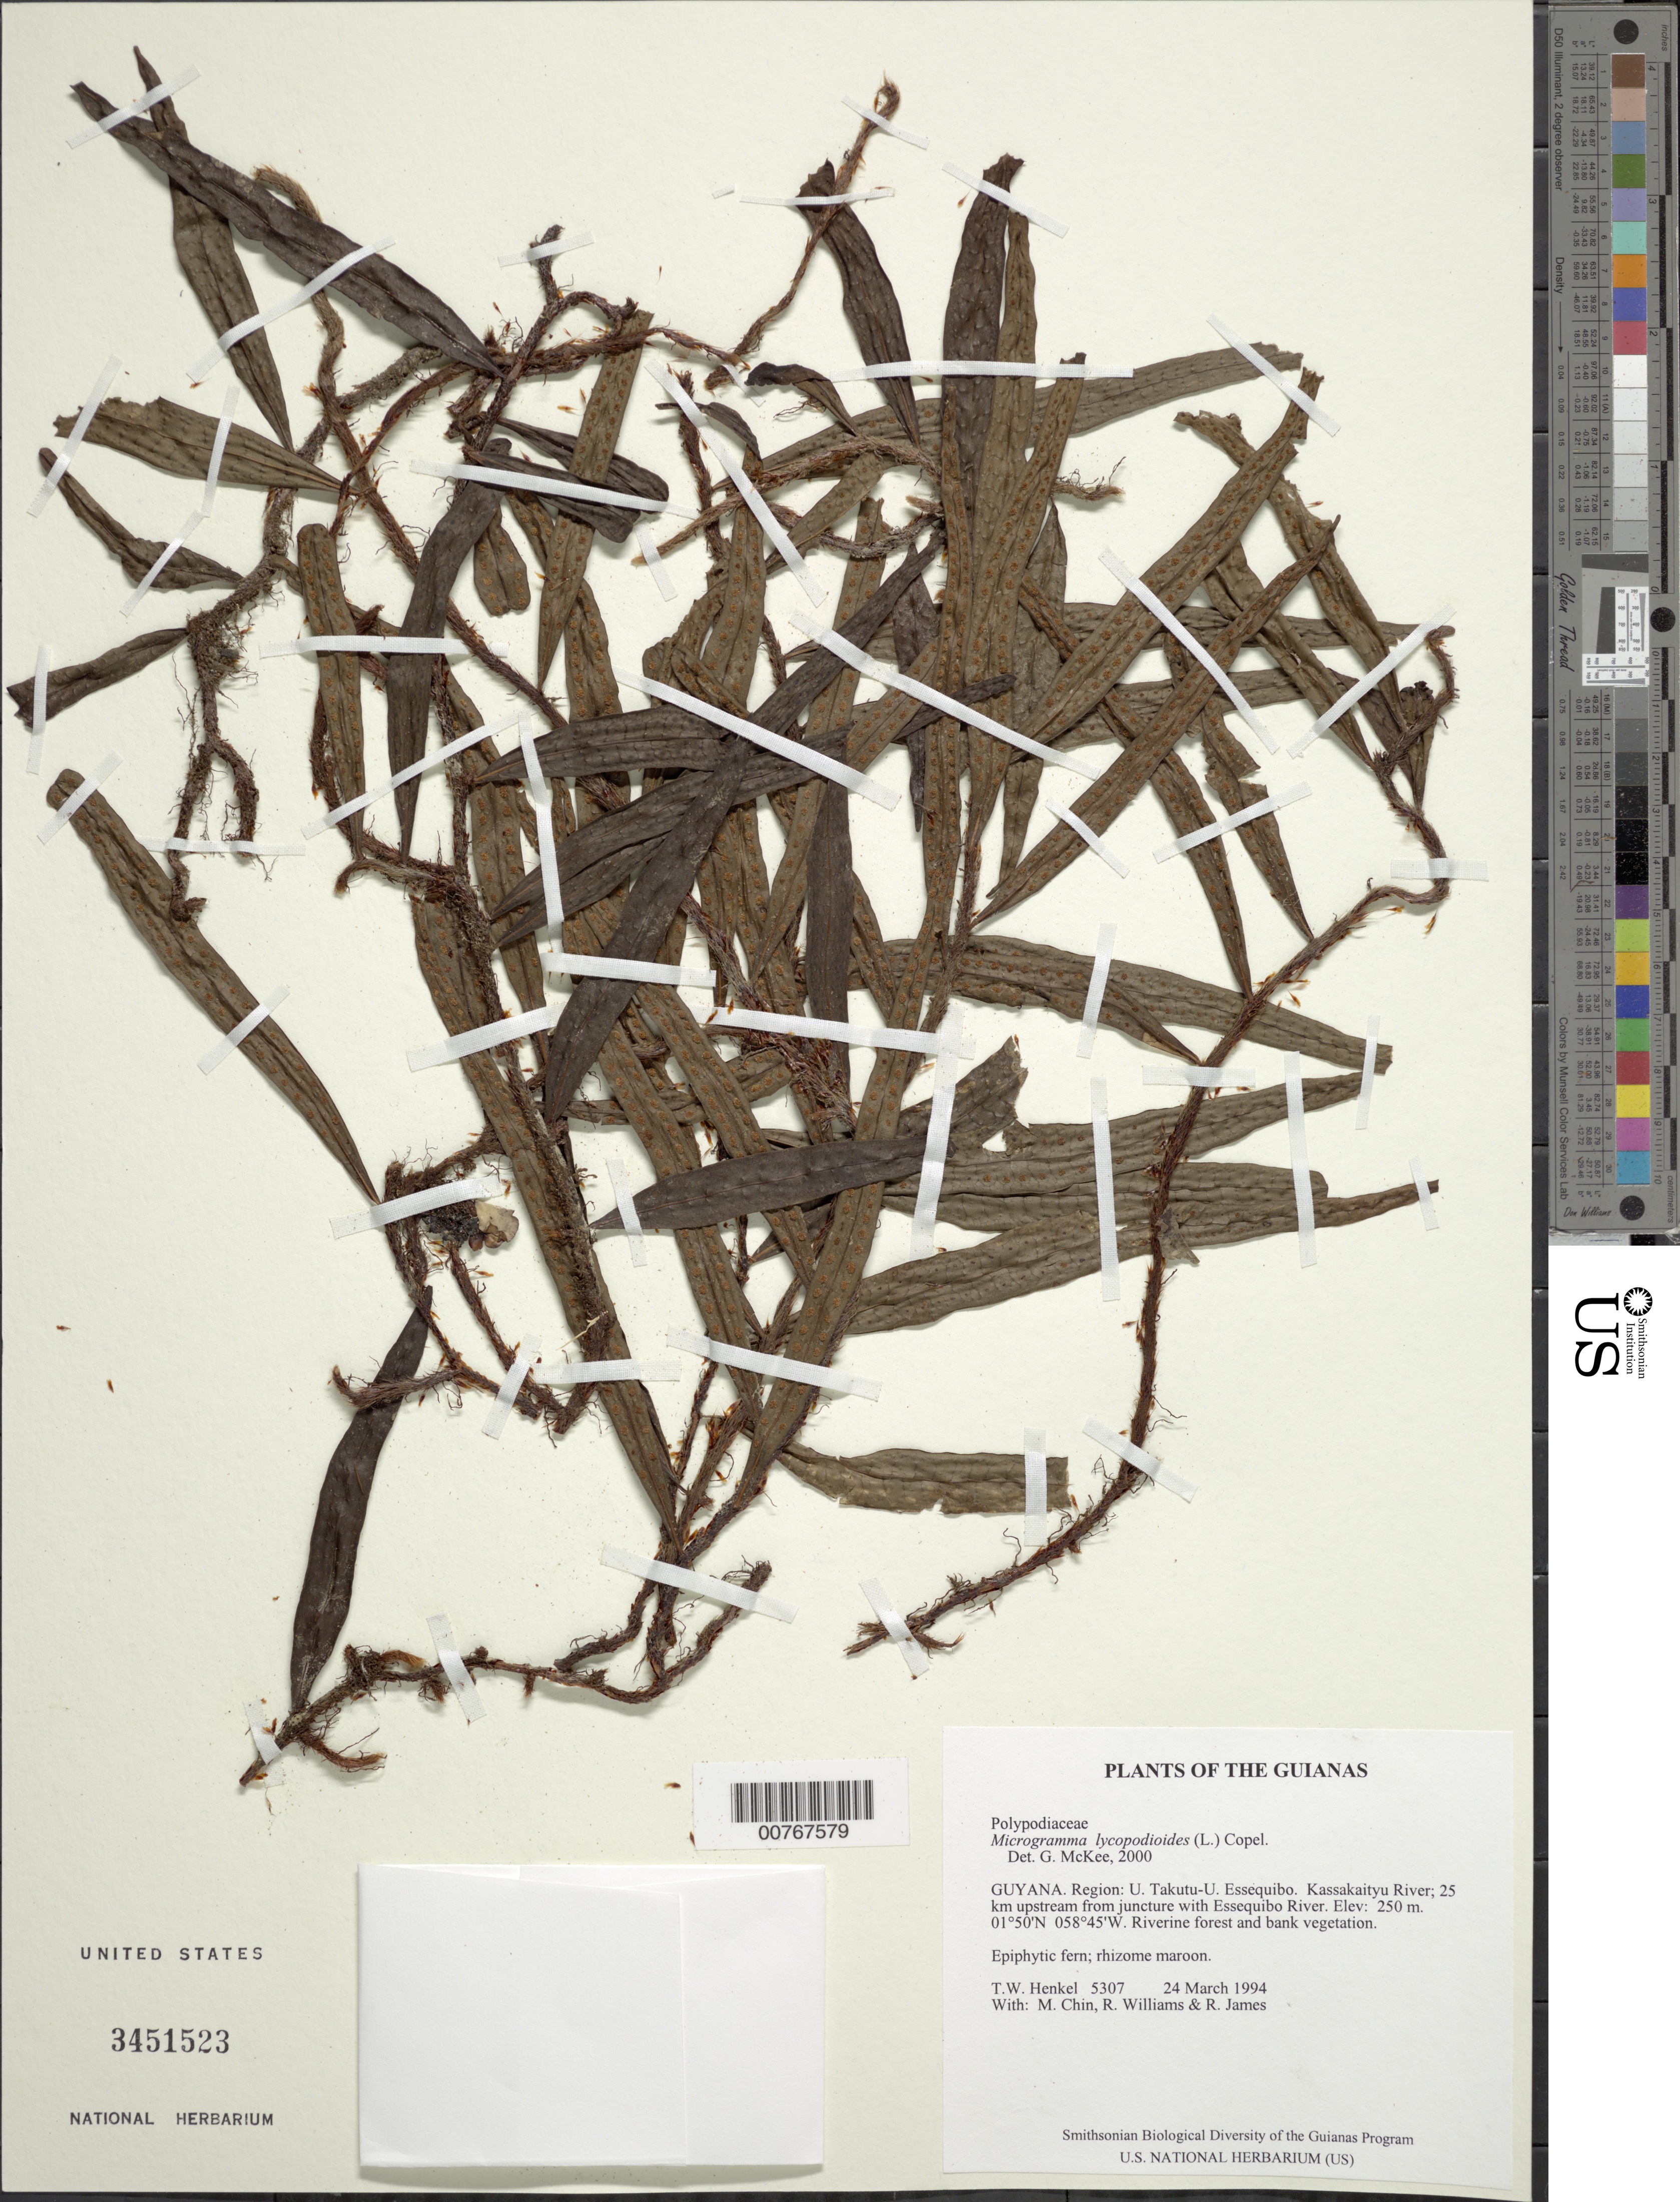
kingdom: Plantae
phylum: Tracheophyta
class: Polypodiopsida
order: Polypodiales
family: Polypodiaceae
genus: Microgramma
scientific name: Microgramma lycopodioides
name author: (L.) Copel.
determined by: McKee, G. S., (US), NMNH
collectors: T. Henkel, M. Chin, R. Williams & R. James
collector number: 5307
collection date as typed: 24 March 1994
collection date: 1994-03-24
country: Guyana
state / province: U. Takutu-U. Essequibo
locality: Kassakaityu River; 25 km upstream from juncture with Essequibo River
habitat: Riverine forest and bank vegetation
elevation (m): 250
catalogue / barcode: US 3451523